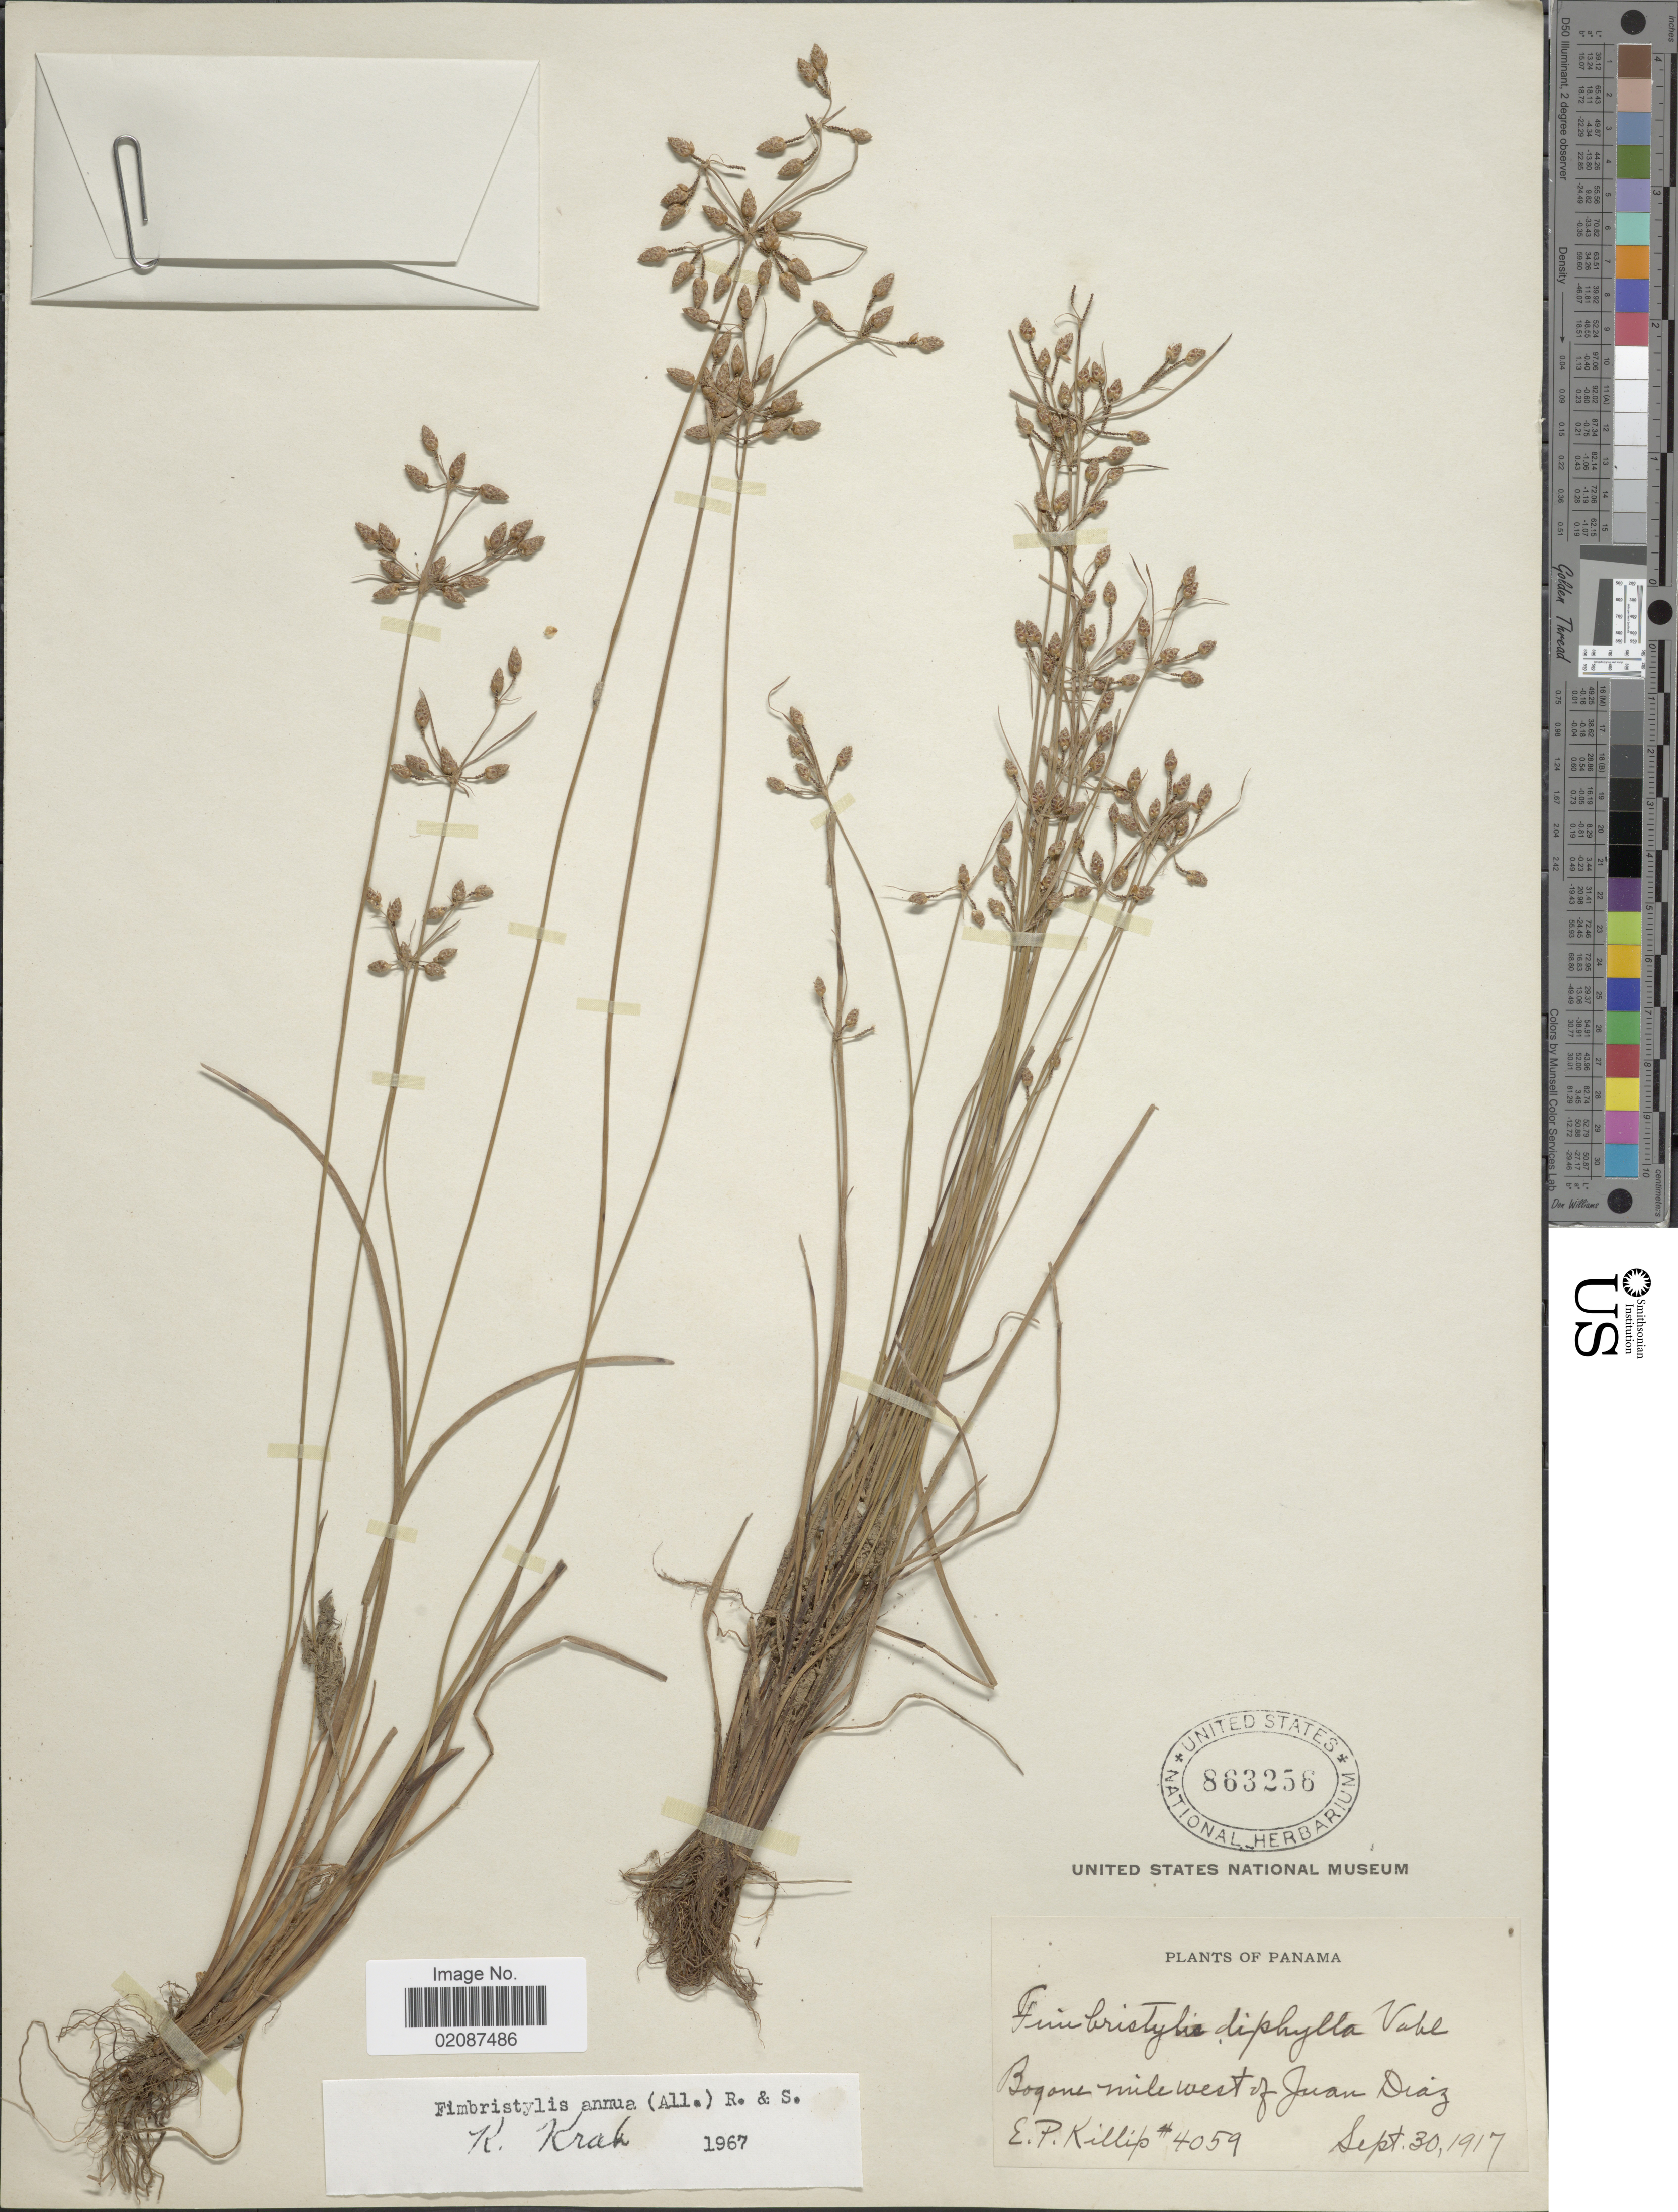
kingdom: Plantae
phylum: Tracheophyta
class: Liliopsida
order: Poales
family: Cyperaceae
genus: Fimbristylis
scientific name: Fimbristylis annua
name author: (All.) Roem. & Schult.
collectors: E. P. Killip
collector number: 4059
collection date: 1917-09-30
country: Panama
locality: Bogone mile west of Juan Diaz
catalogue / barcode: US 863256